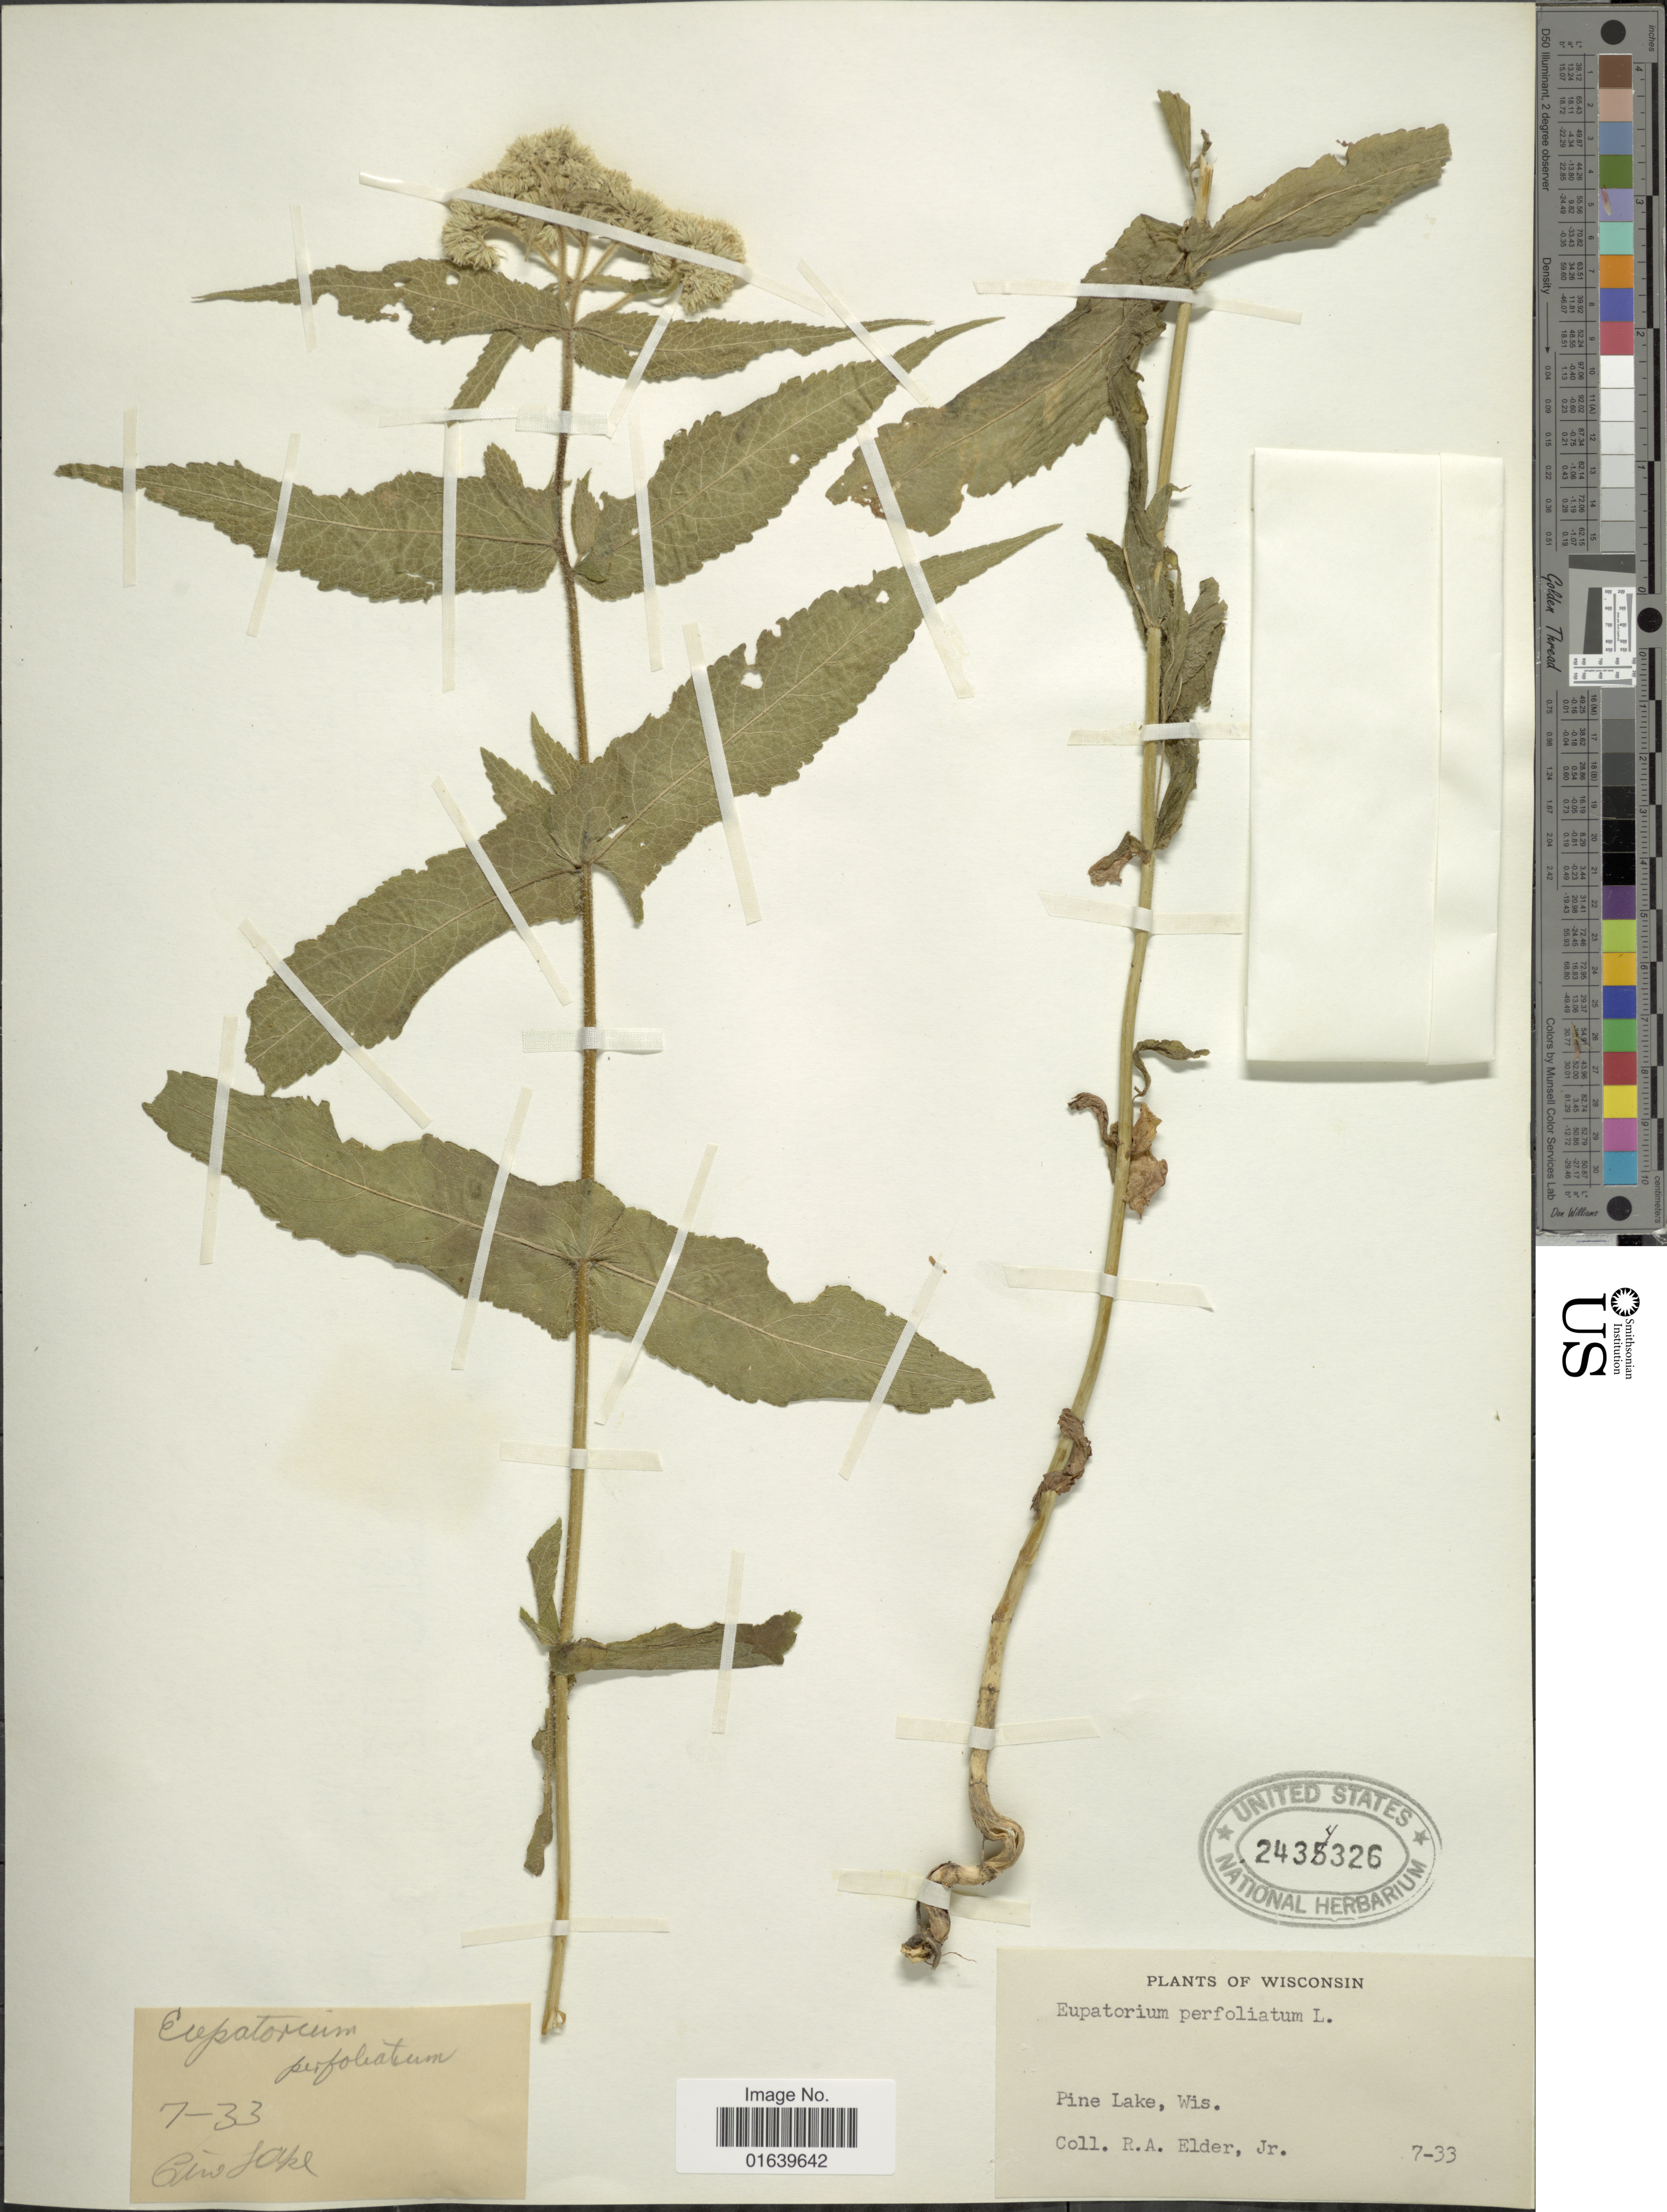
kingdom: Plantae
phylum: Tracheophyta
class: Magnoliopsida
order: Asterales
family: Asteraceae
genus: Eupatorium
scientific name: Eupatorium perfoliatum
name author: L.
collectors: R. Elder Jr.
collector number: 733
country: United States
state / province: Wisconsin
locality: Pine Lake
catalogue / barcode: US 2434326